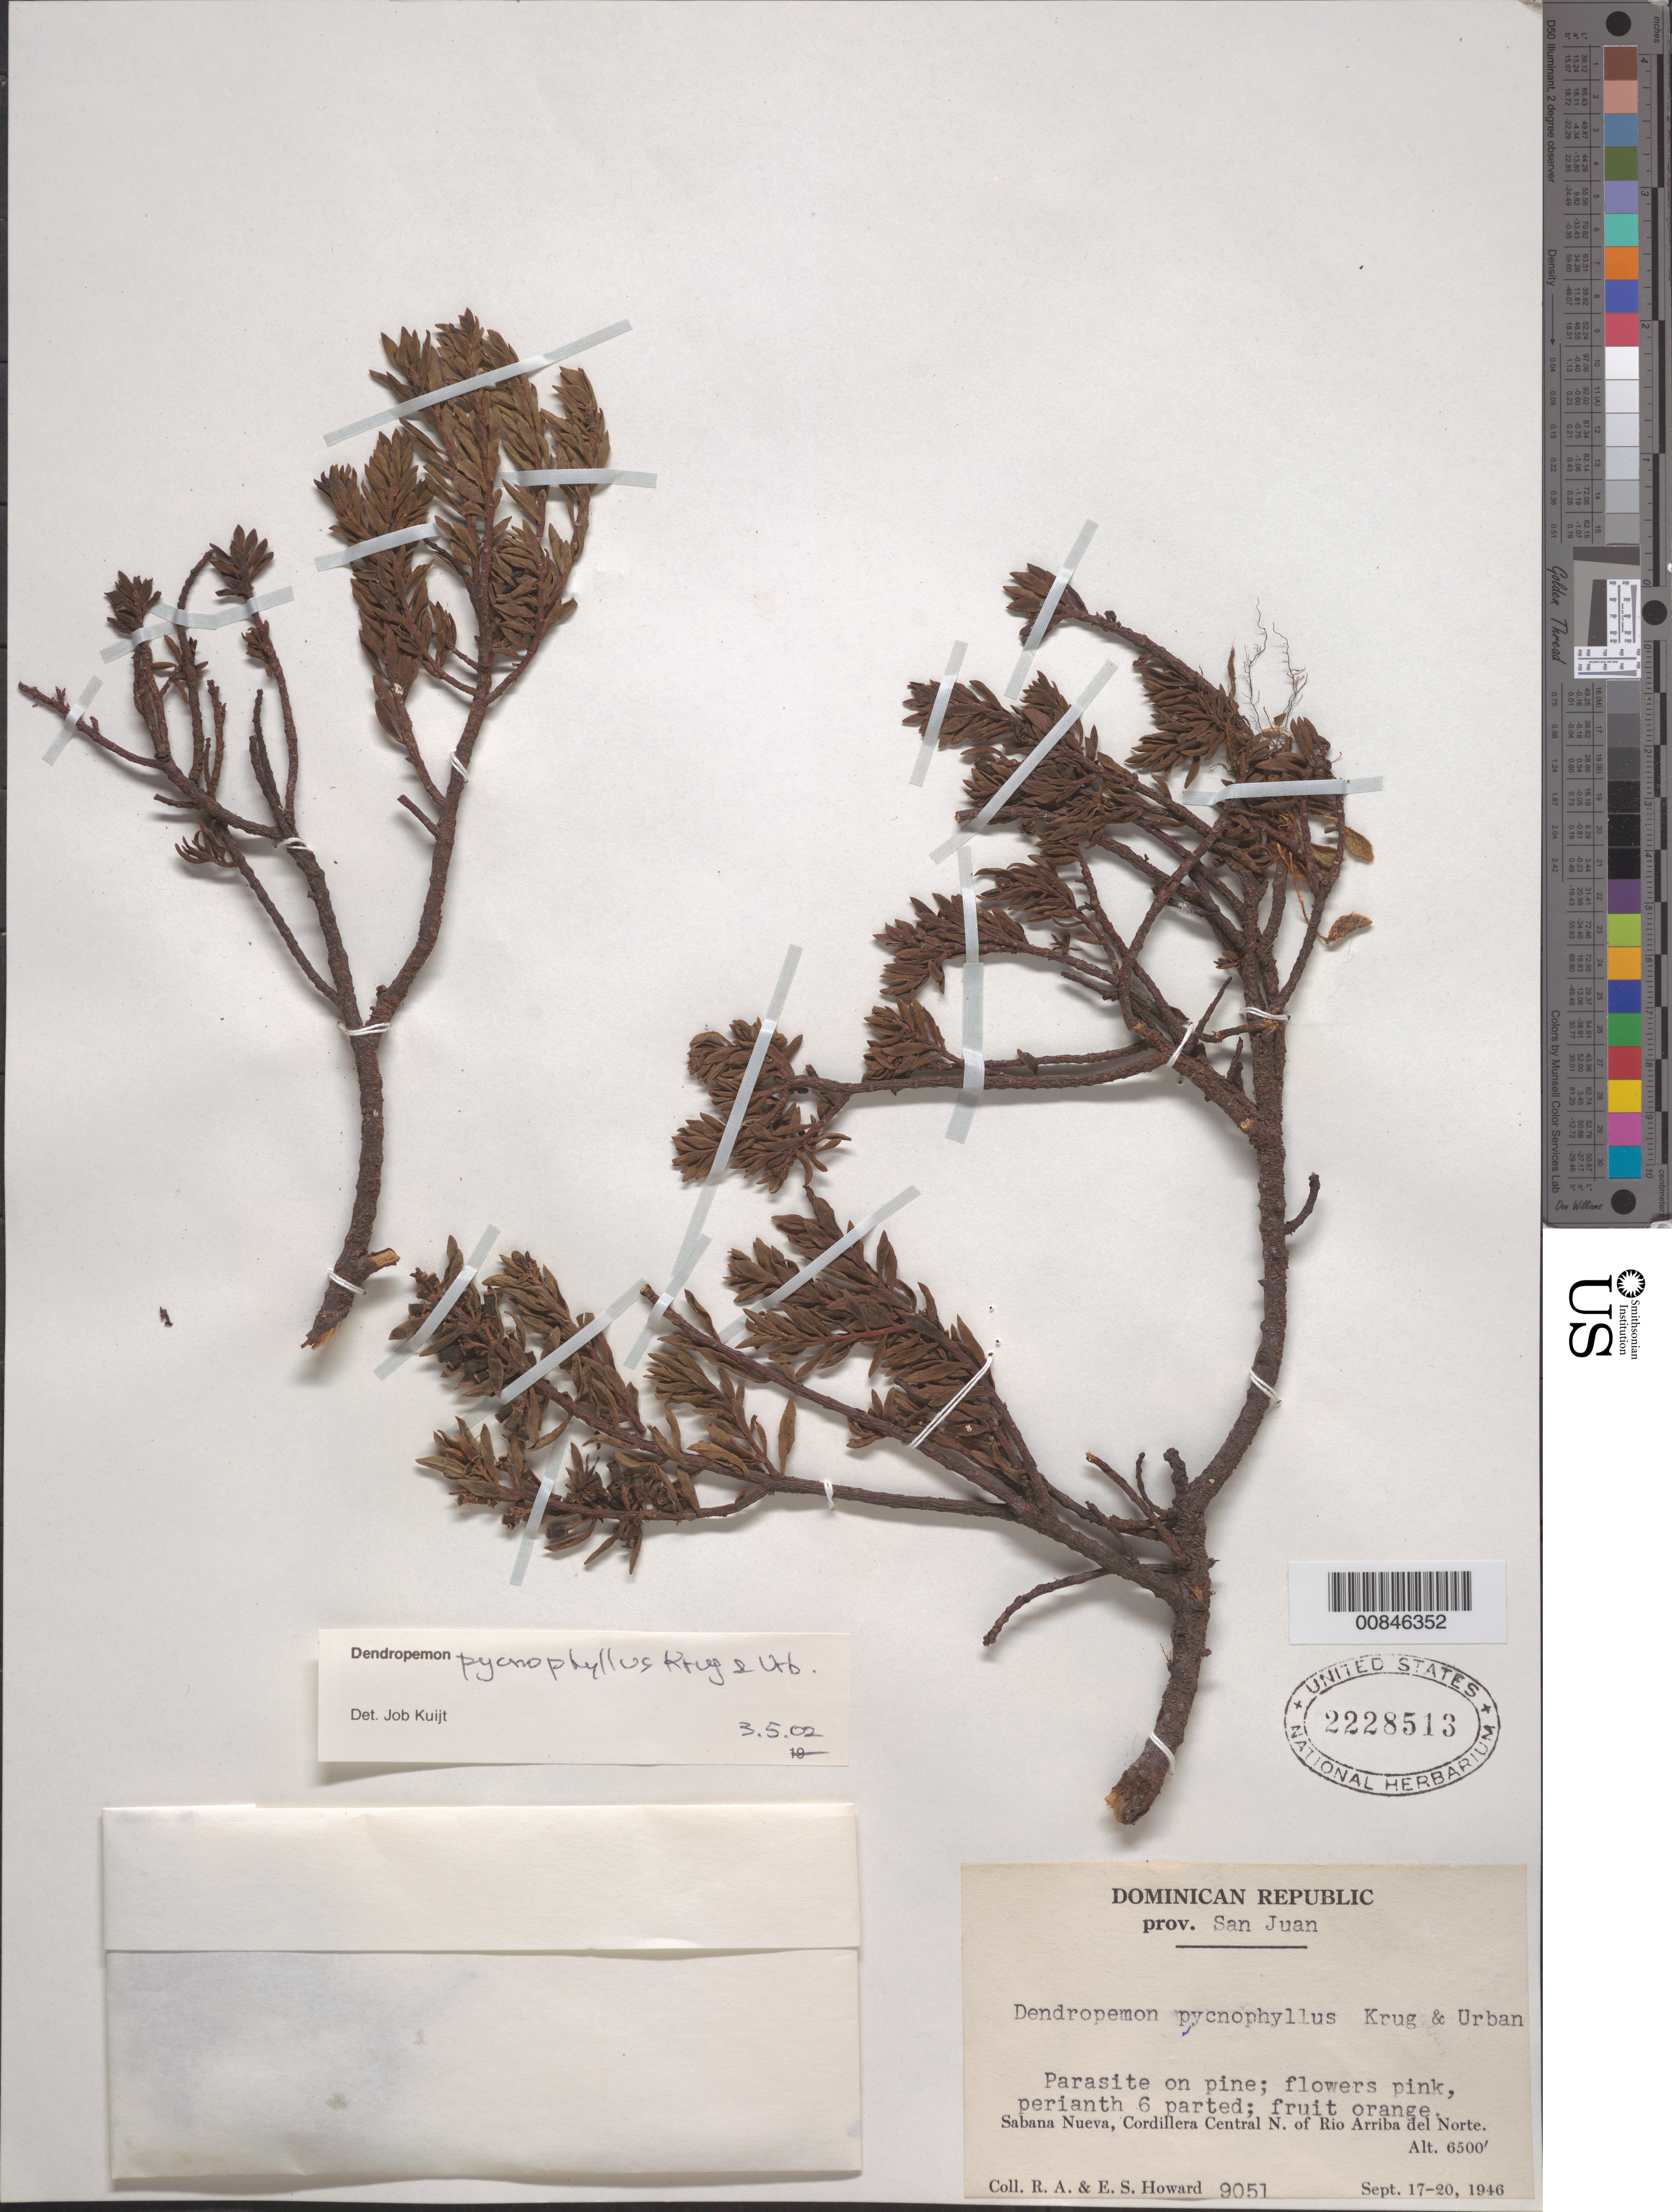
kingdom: Plantae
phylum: Tracheophyta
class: Magnoliopsida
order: Santalales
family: Loranthaceae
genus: Dendropemon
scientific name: Dendropemon pycnophyllus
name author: Krug & Urb.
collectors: R. A. Howard & E. S. Howard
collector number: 9051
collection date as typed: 17 Sep 1946 to 20 Sep 1946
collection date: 1946-09-17/1946-09-20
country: Dominican Republic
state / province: San Juan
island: Hispaniola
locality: Sabana Nueva, Cordillera Central, N. of Río Arriba del Norte.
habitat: On pine.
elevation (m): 1981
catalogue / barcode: US 2228513